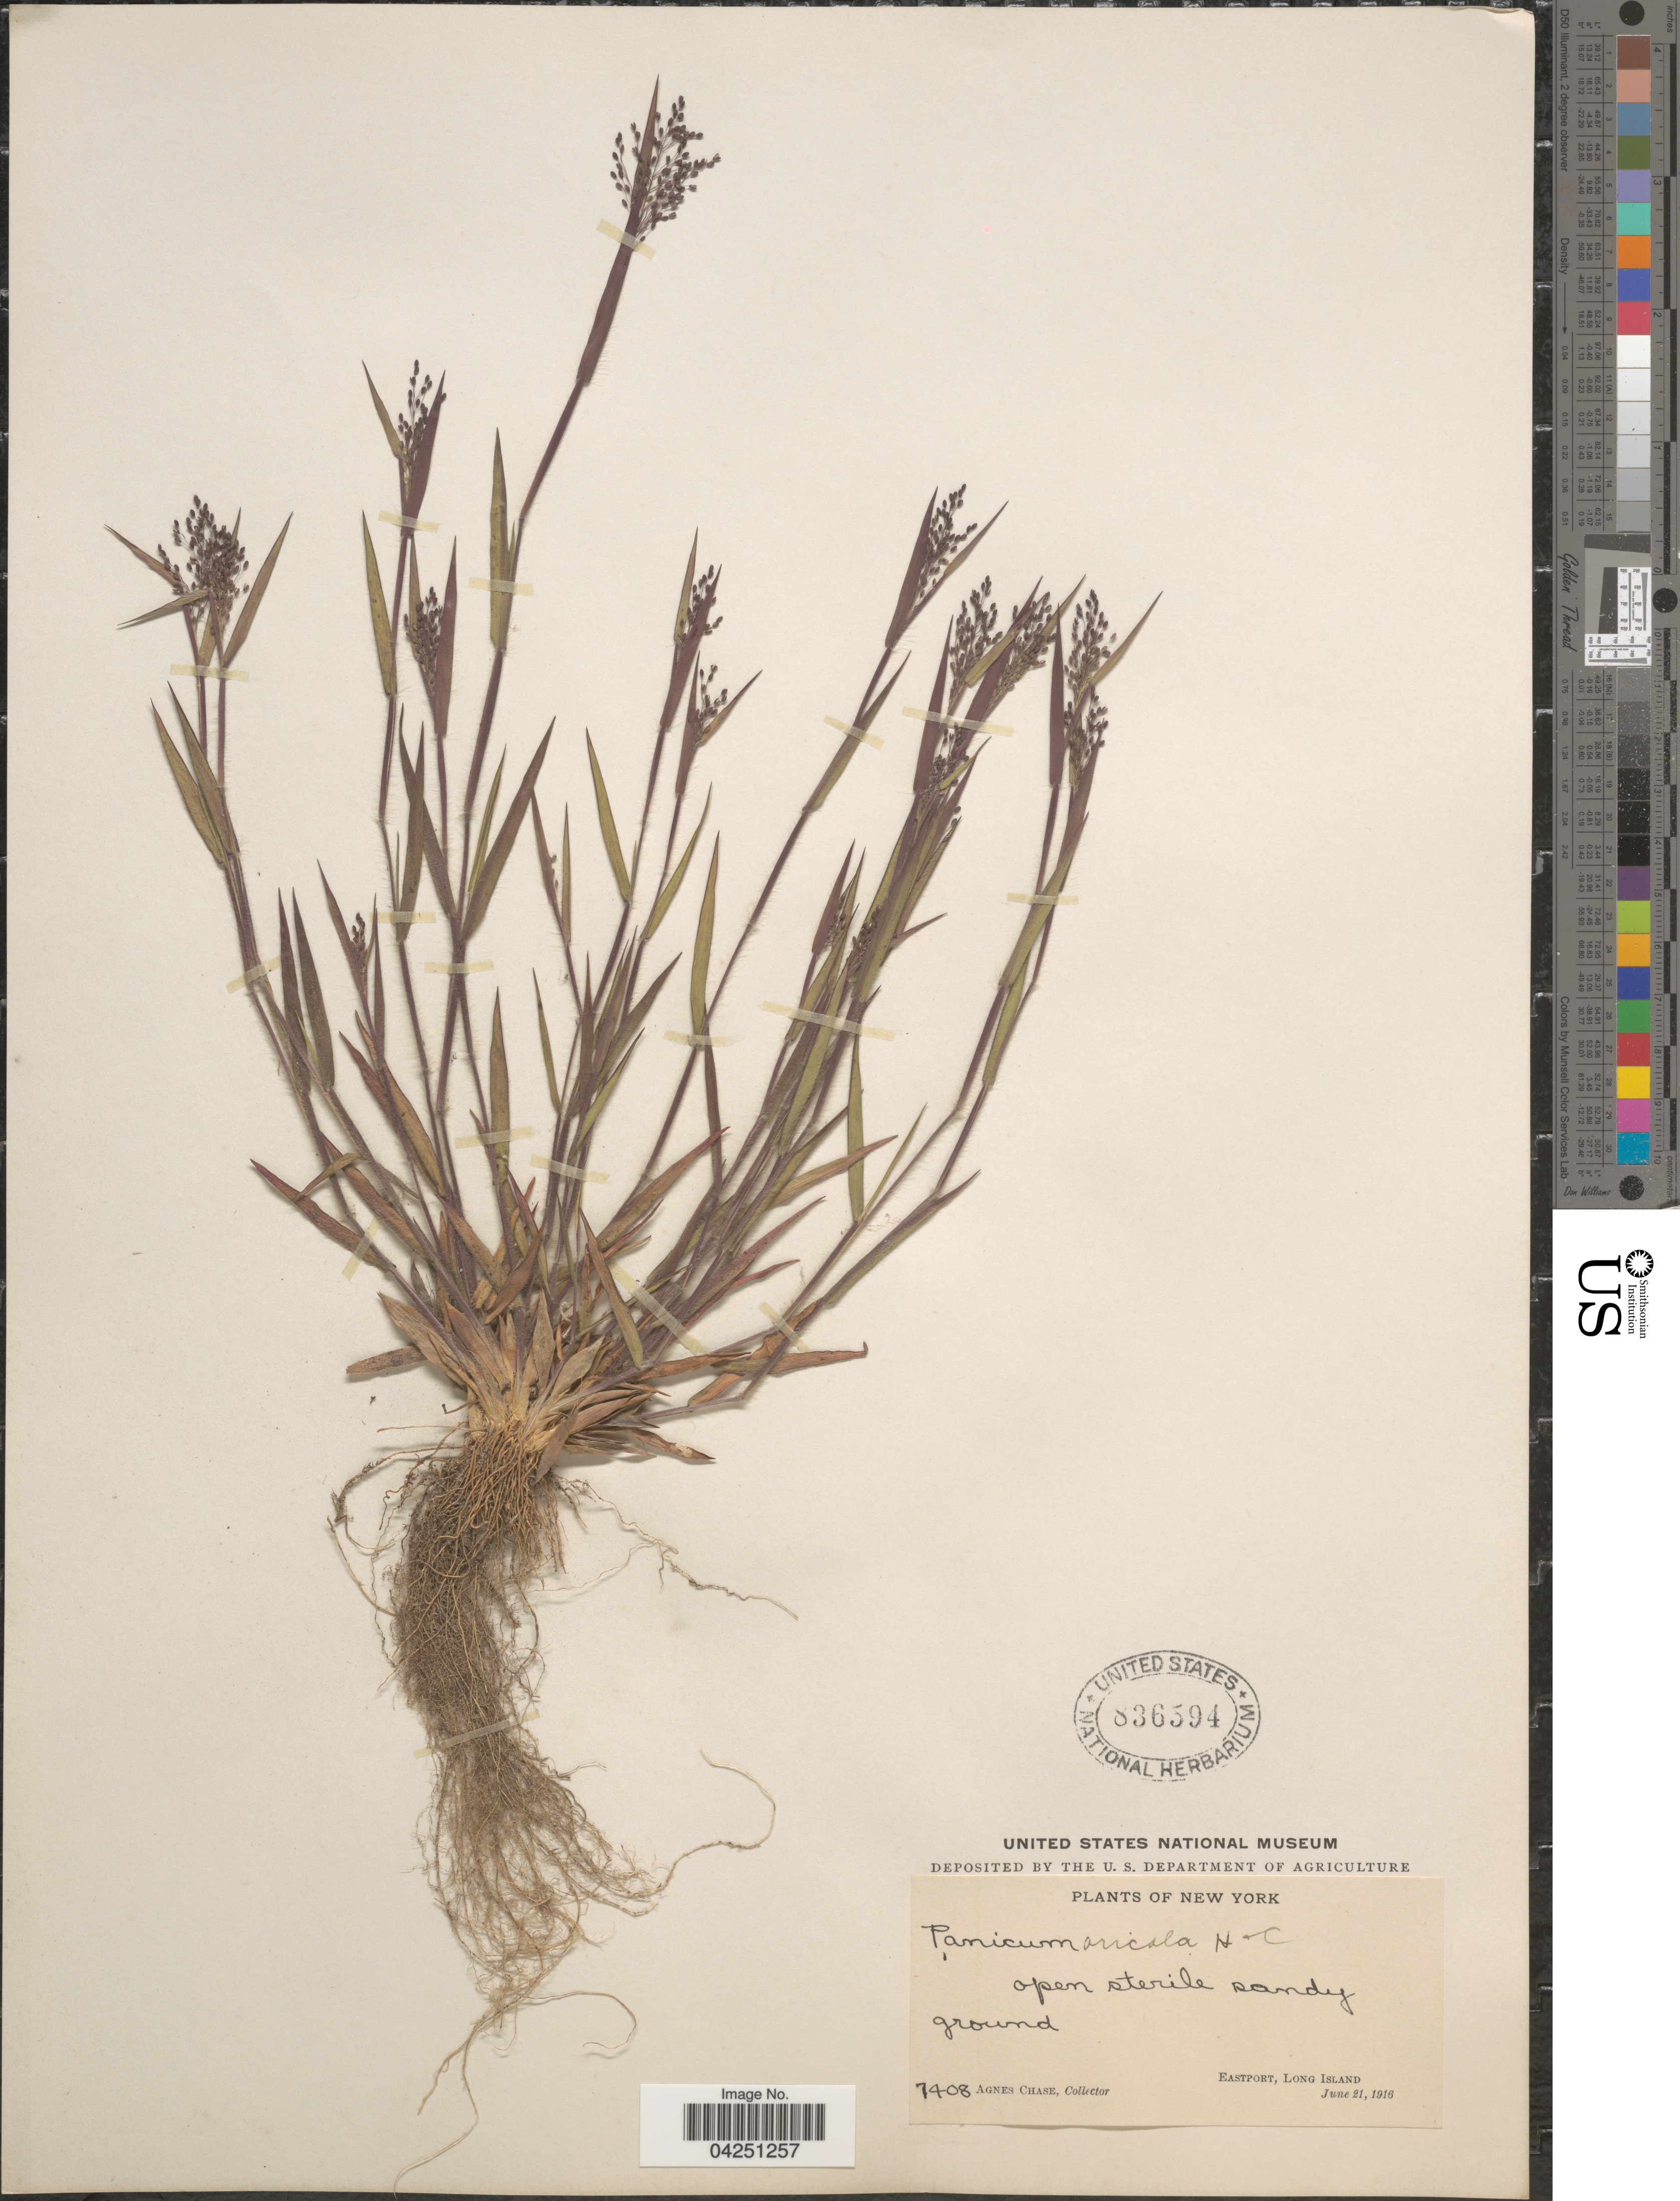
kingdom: Plantae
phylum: Tracheophyta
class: Liliopsida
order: Poales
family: Poaceae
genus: Dichanthelium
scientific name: Dichanthelium acuminatum var. acuminatum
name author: (Sw.) Gould & C.A. Clark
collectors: A. Chase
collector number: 7408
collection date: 1916-06-21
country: United States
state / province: New York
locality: Eastport, Long Island.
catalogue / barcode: US 836594